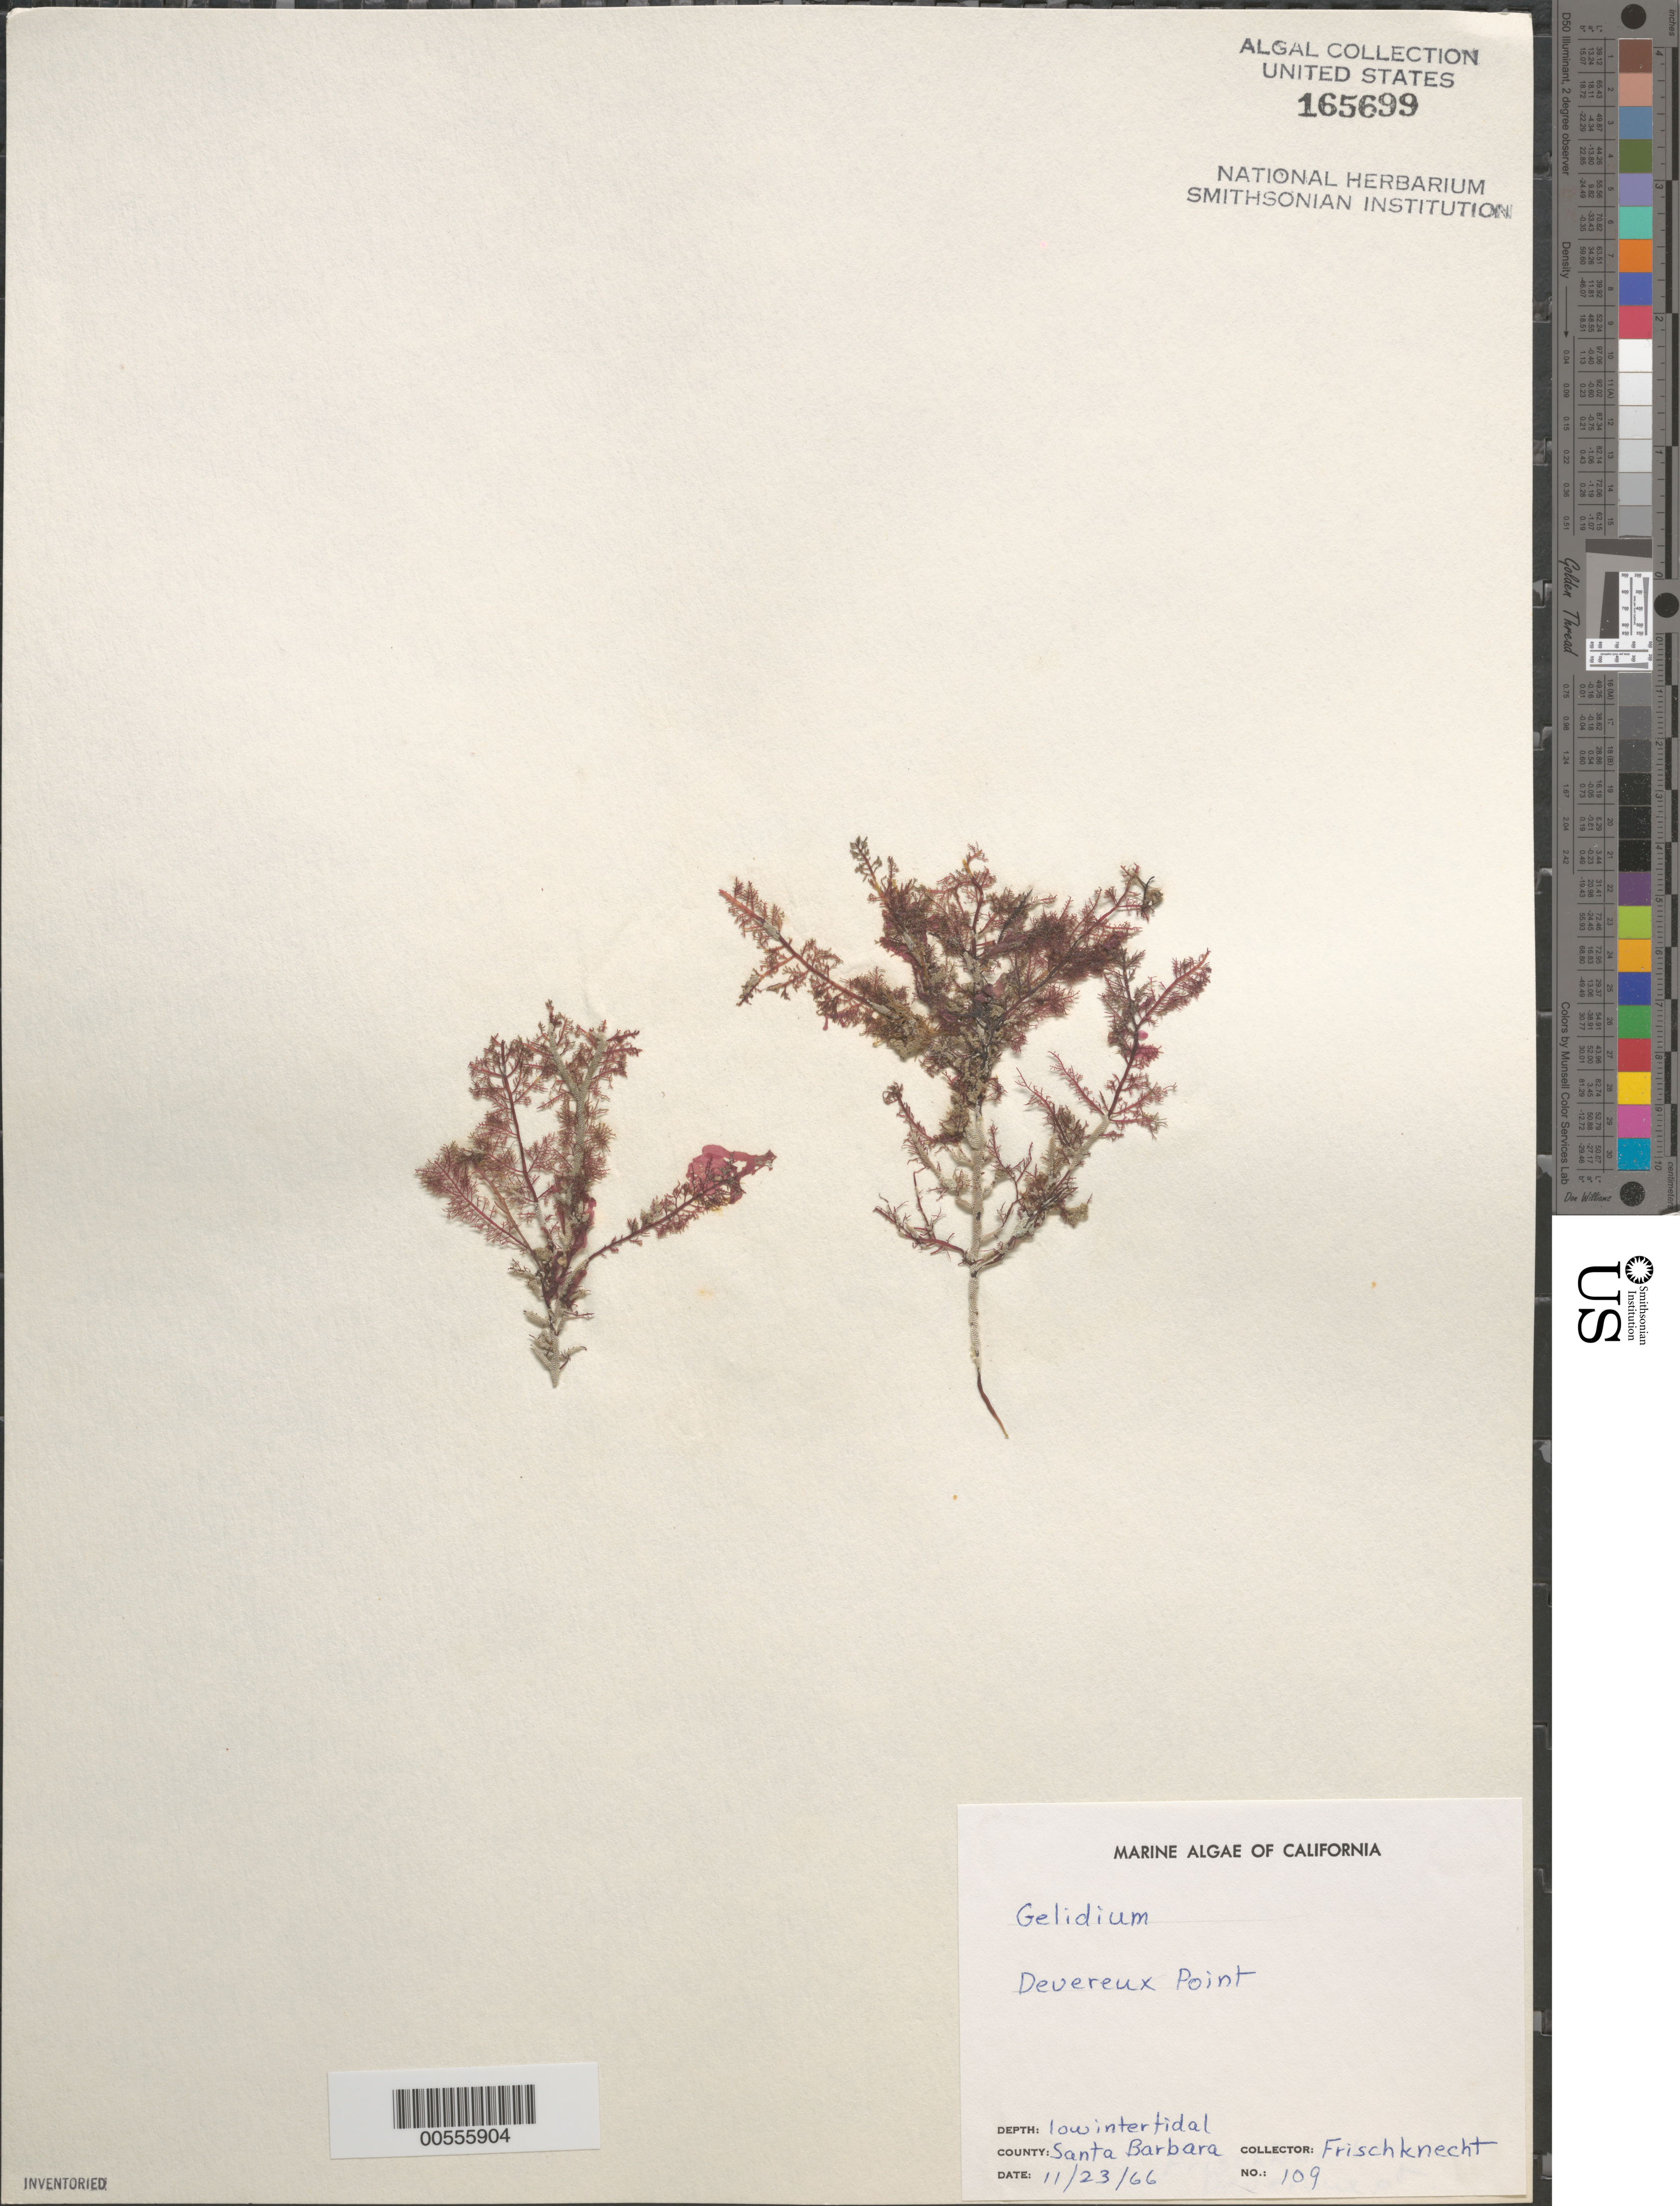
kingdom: Plantae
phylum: Rhodophyta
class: Florideophyceae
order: Gelidiales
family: Gelidiaceae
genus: Gelidium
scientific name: Gelidium sp.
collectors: -. Frischknecht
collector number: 109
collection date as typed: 23 Nov 1966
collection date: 1966-11-23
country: United States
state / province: California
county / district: Santa Barbara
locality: Devereux Point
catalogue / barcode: US 165699